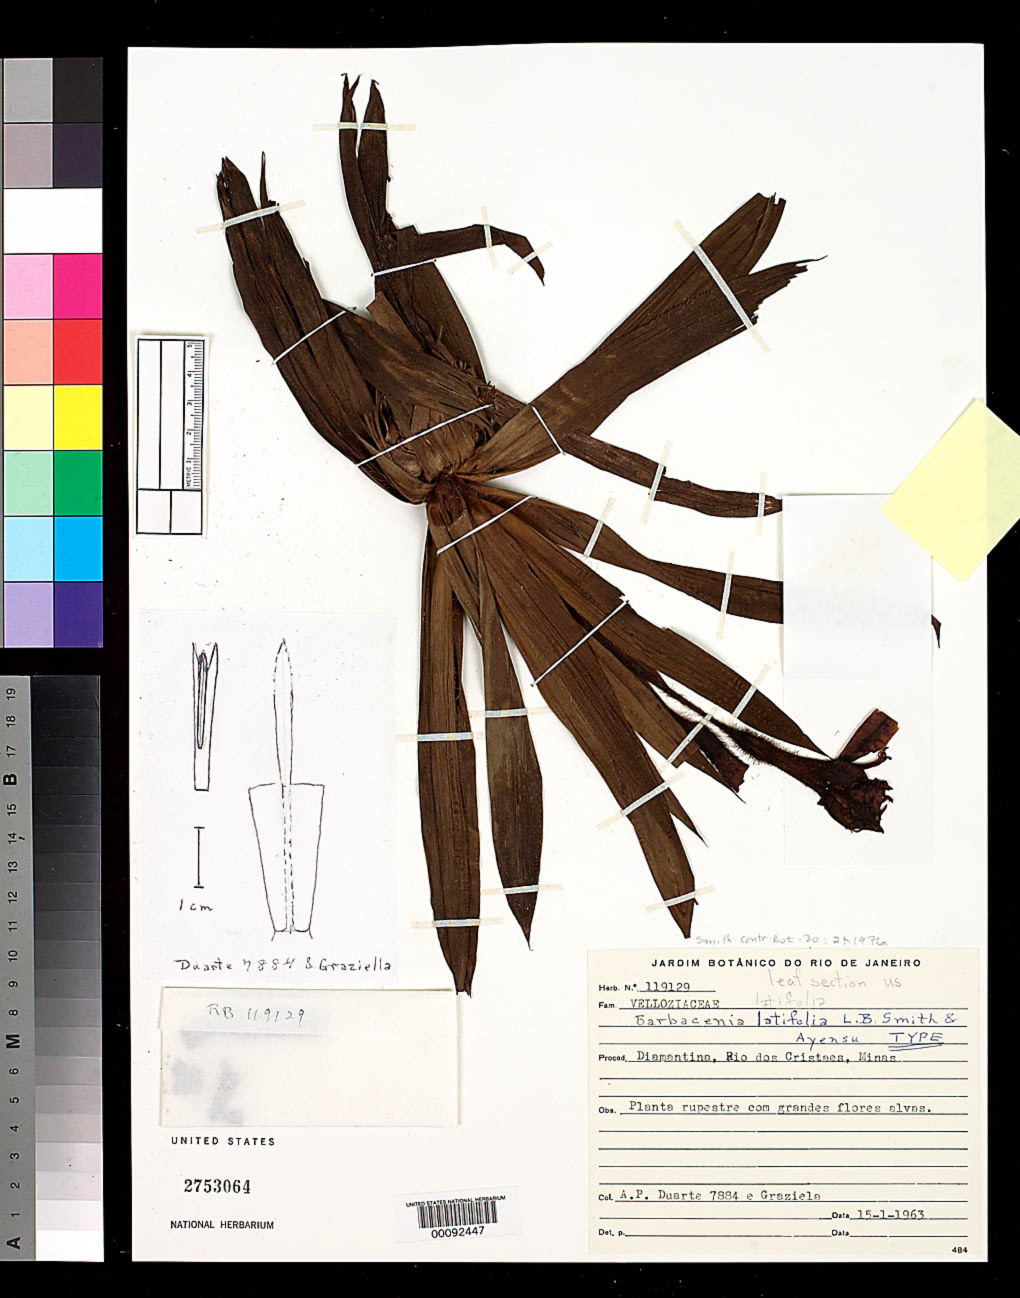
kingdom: Plantae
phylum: Tracheophyta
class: Liliopsida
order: Pandanales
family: Velloziaceae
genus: Barbacenia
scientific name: Barbacenia latifolia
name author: L.B. Sm. & Ayensu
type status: Holotype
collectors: A. P. Duarte & -- Graziela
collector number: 7884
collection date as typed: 15 Jan 1963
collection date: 1963-01-15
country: Brazil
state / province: Minas Gerais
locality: Diamantina, Rio dos Cristaes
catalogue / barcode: US 2753064